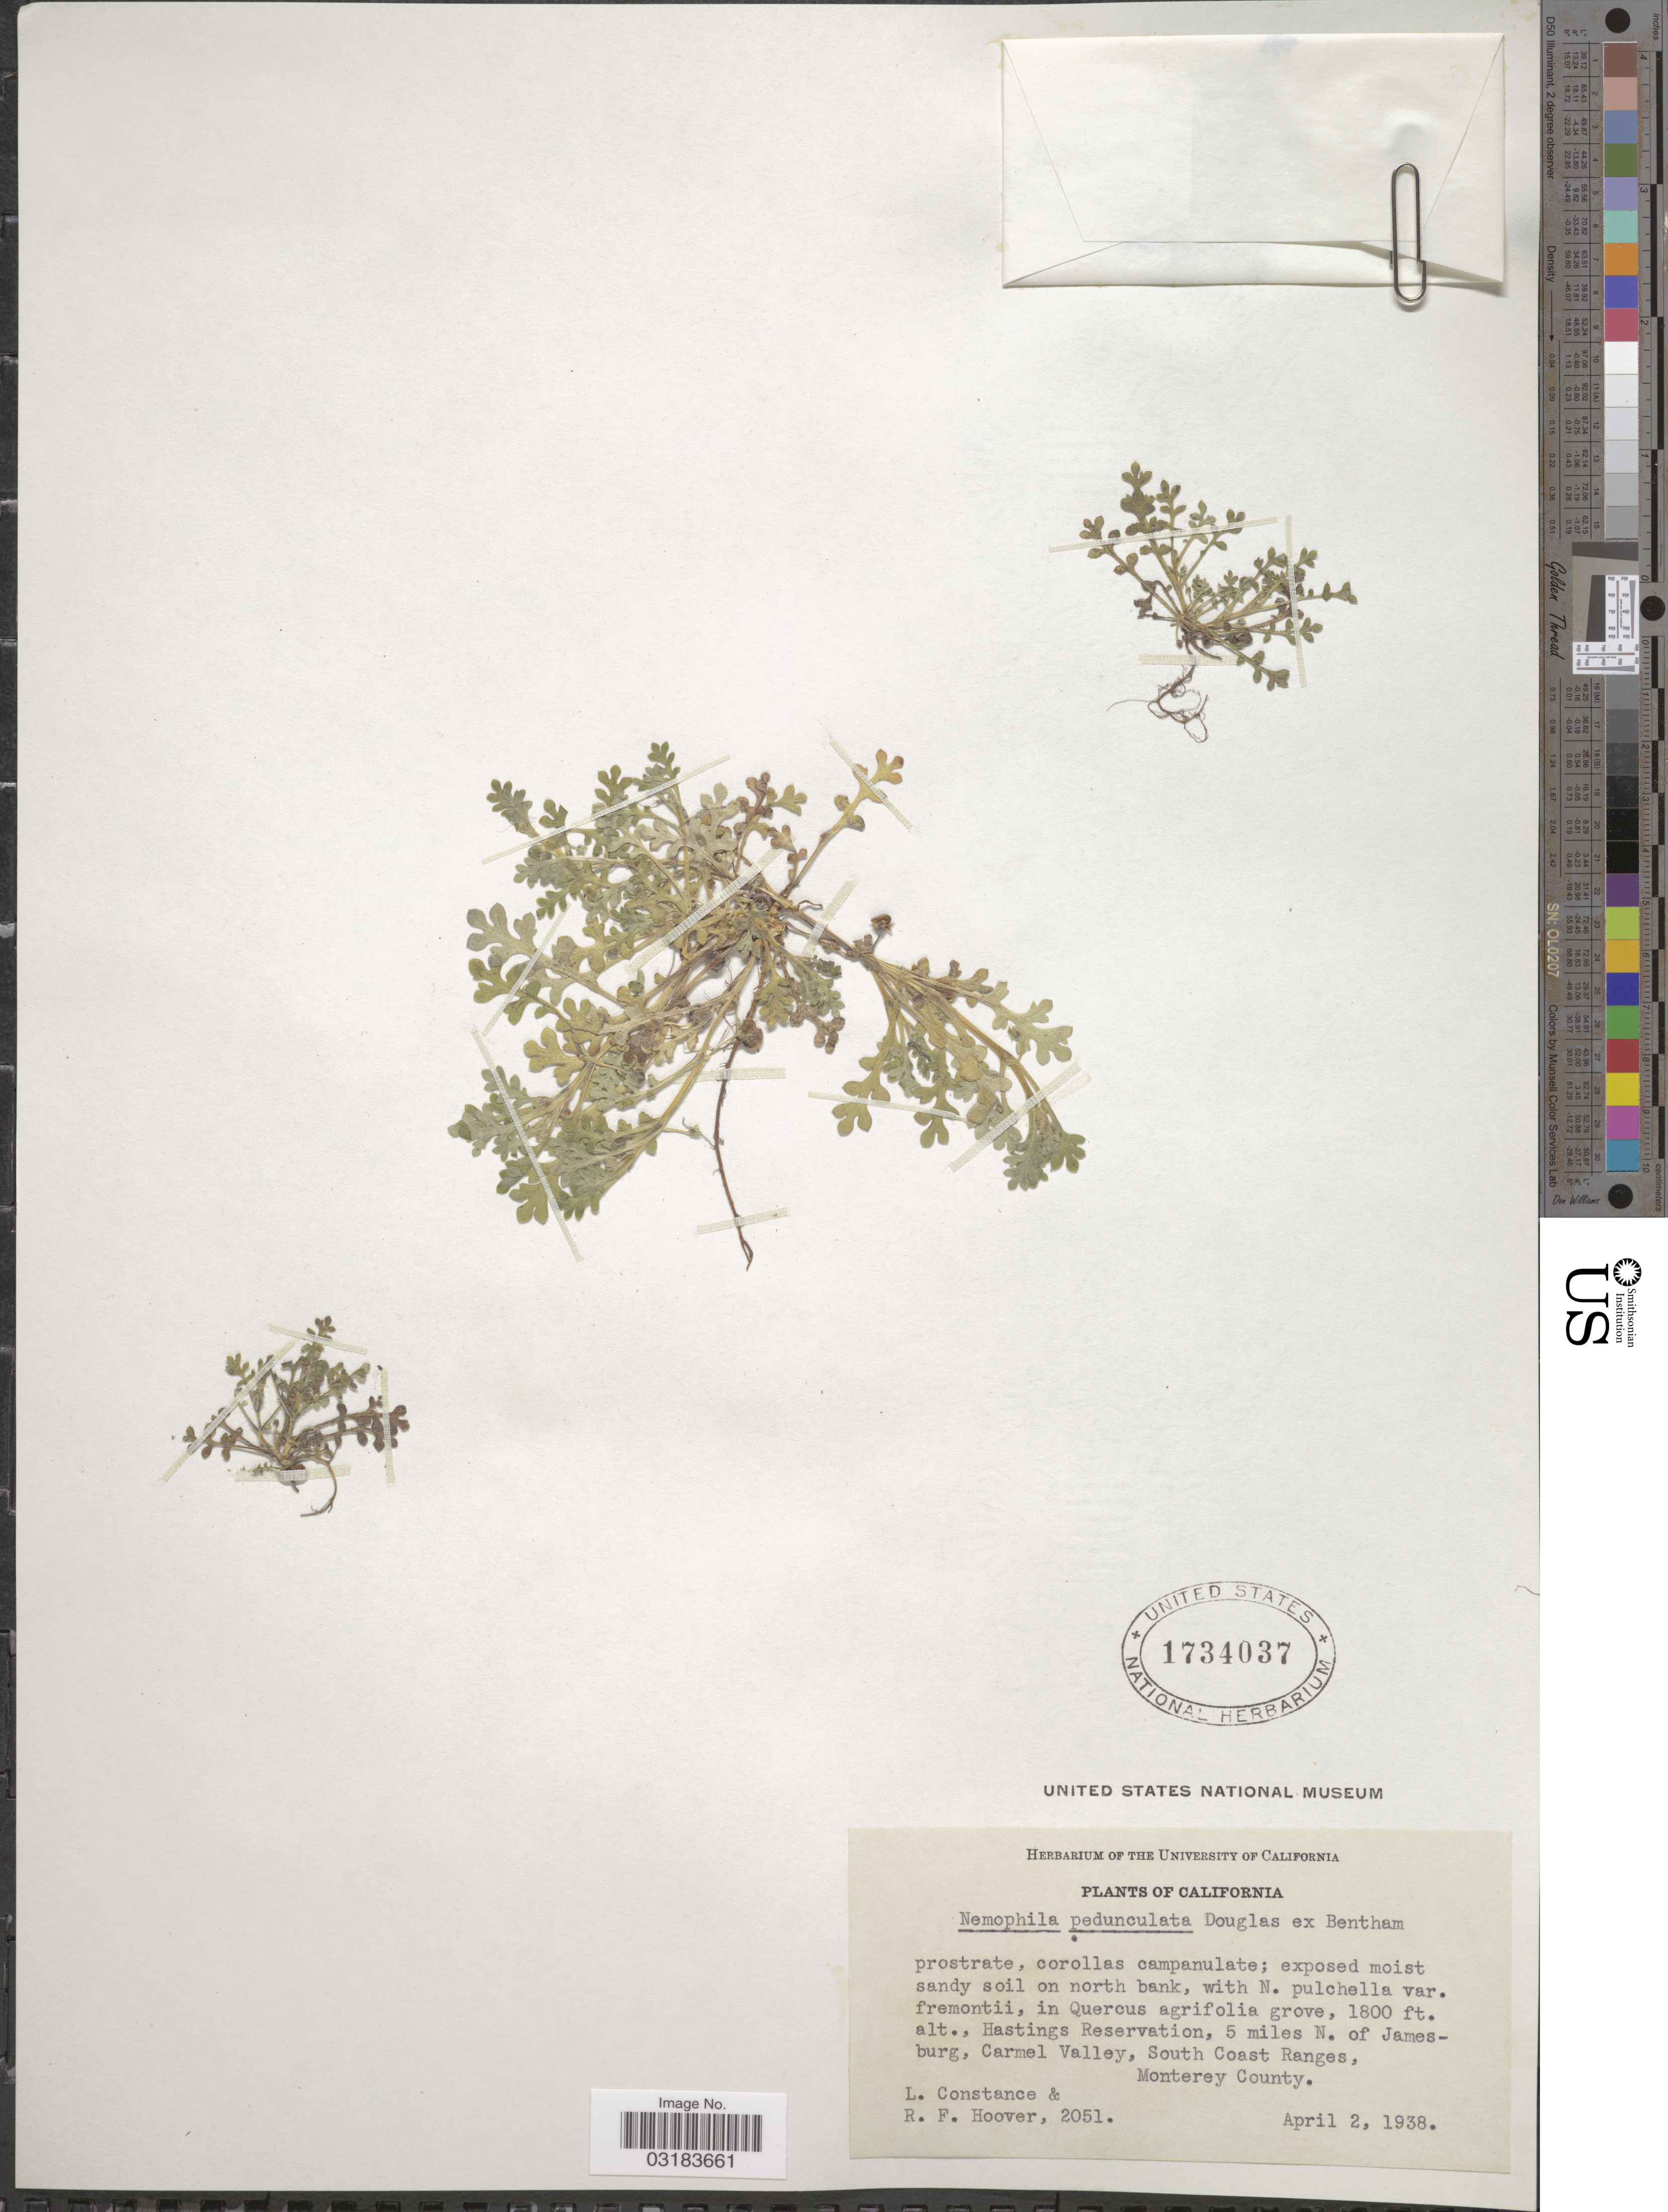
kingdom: Plantae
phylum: Tracheophyta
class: Magnoliopsida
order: Boraginales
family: Hydrophyllaceae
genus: Nemophila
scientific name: Nemophila pedunculata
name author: Douglas ex Benth.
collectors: L. Constance & R. F. Hoover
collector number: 2051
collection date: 1938-04-02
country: United States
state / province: California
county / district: Monterey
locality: Hastings Reservation, 5 miles N. of Jamesburg, Carmel Valley, South Coast Ranges, Monterey County.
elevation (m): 549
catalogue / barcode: US 1734037